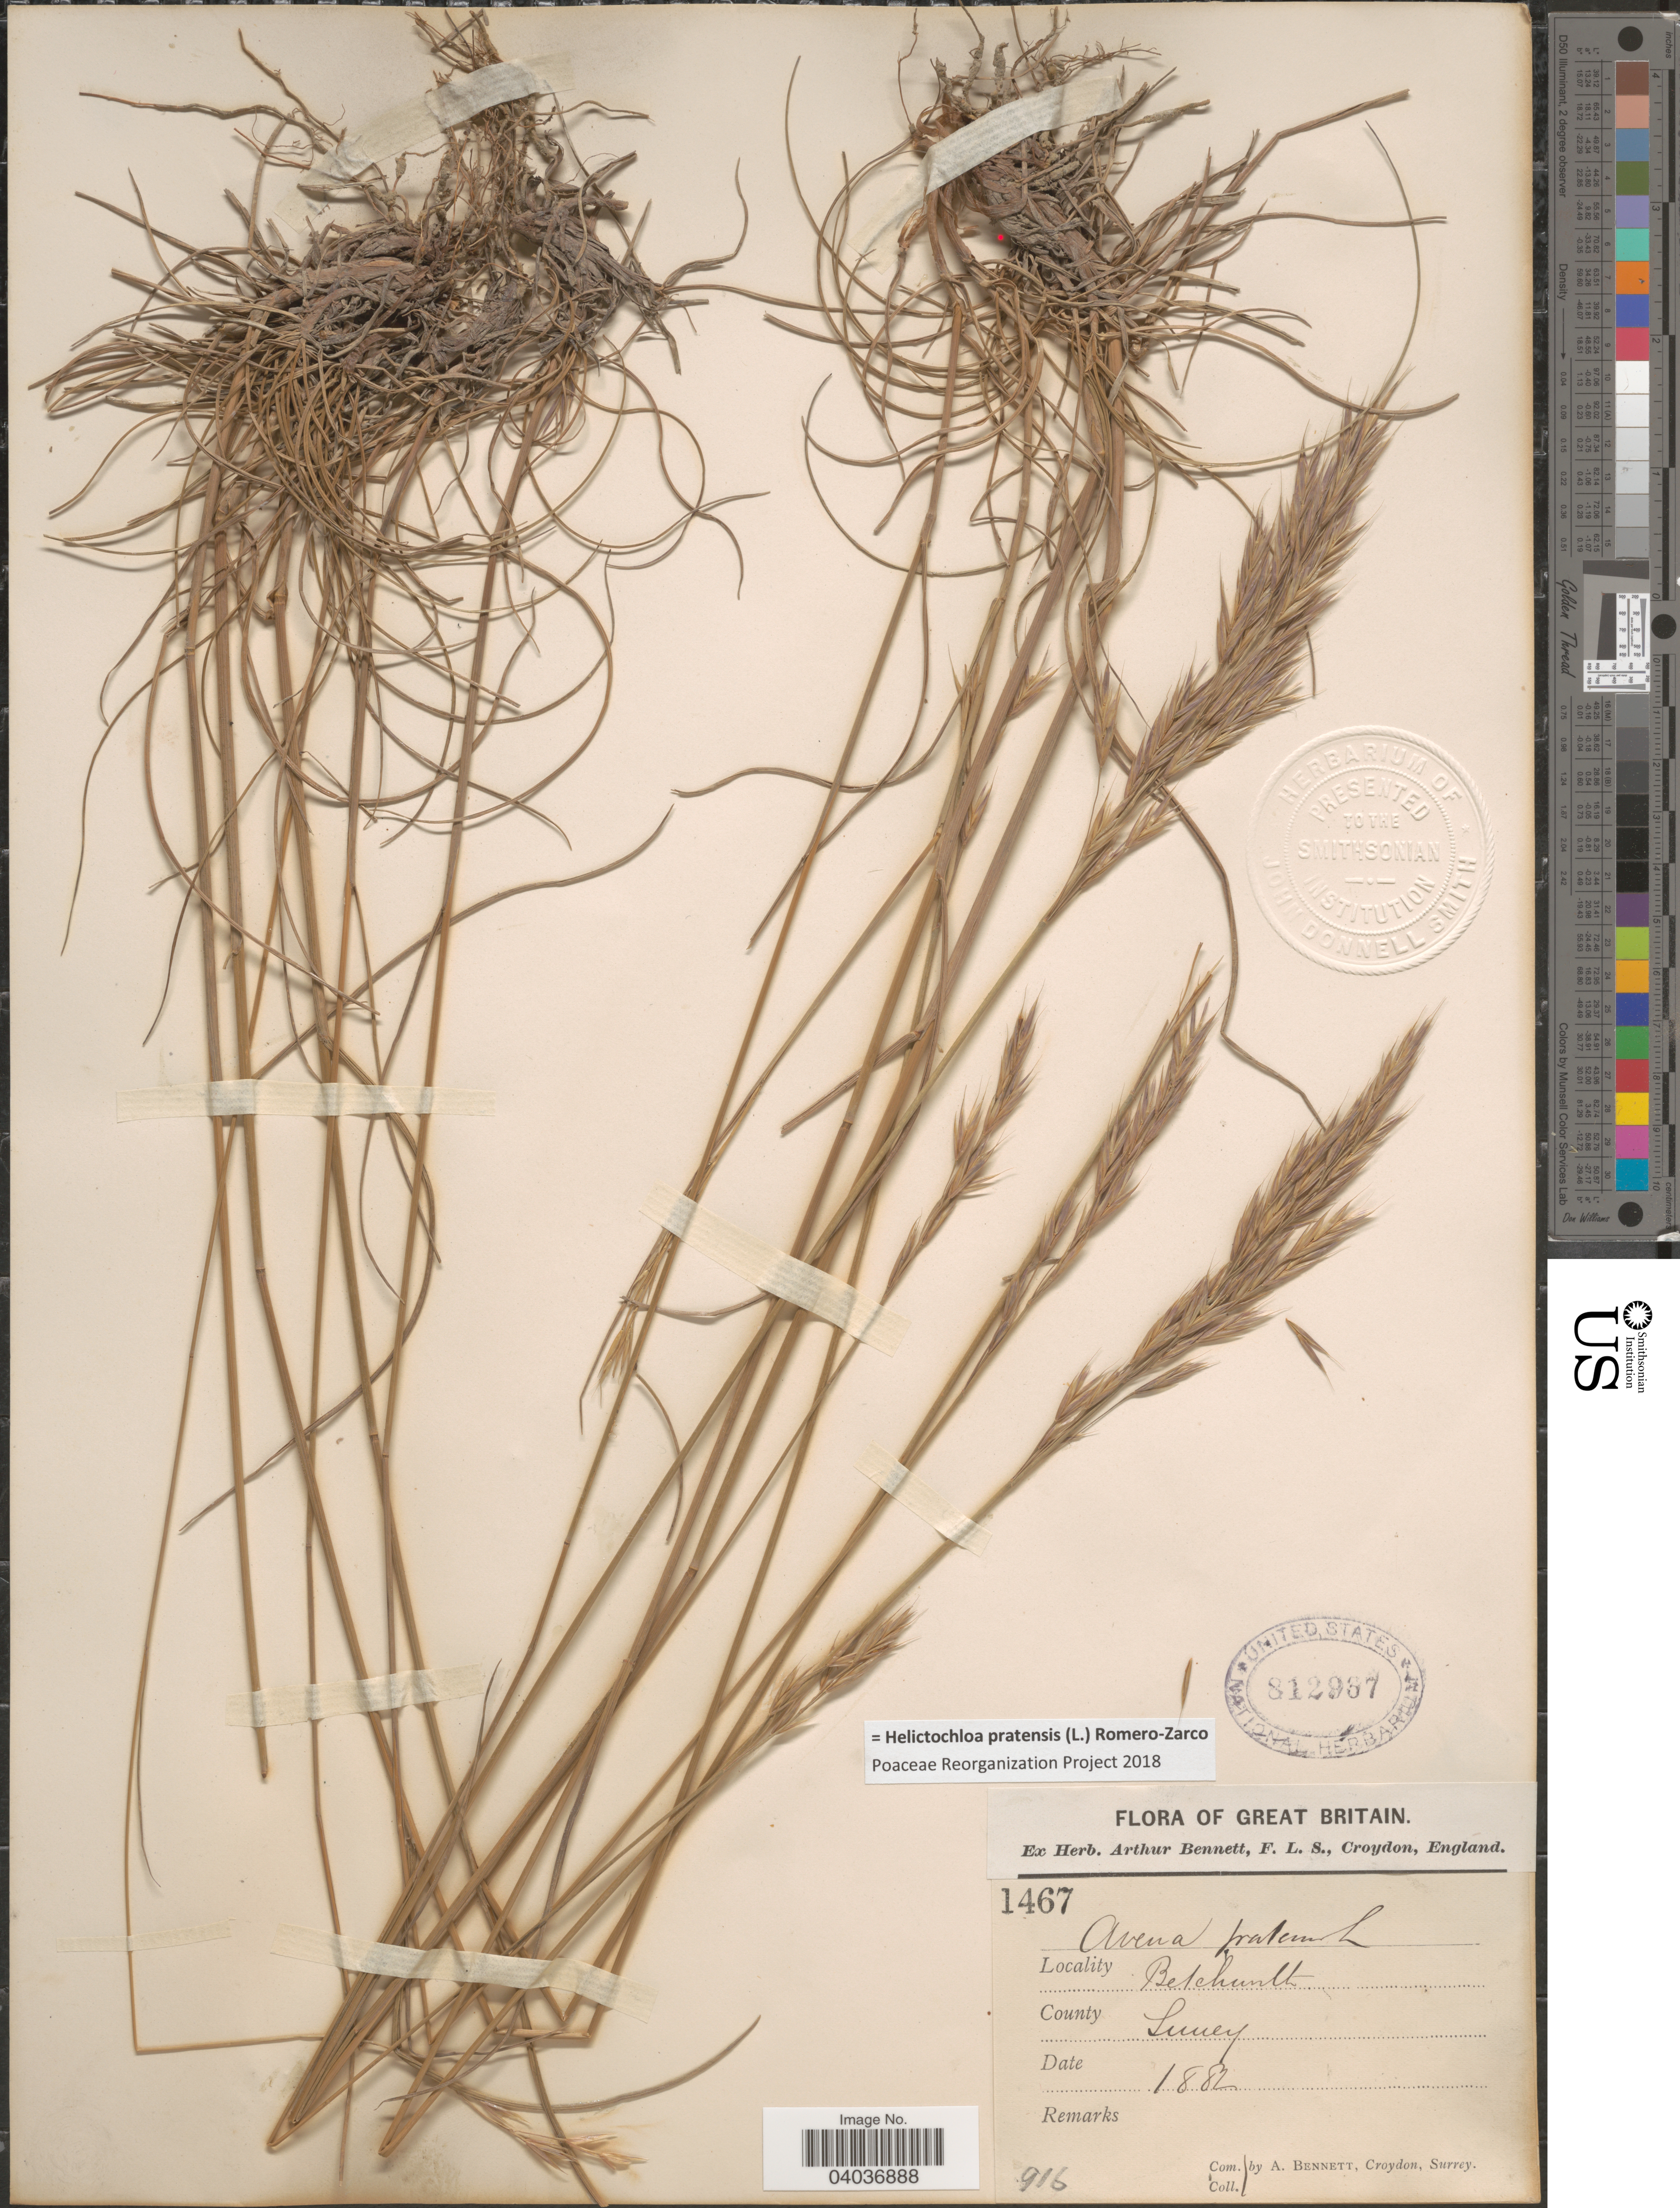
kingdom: Plantae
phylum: Tracheophyta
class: Liliopsida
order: Poales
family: Poaceae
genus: Helictochloa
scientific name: Helictochloa pratensis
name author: (L.) Romero-Zarco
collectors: A. Bennett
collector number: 1467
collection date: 1882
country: United Kingdom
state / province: England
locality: Great Britain. Betchworth. County Surrey.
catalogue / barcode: US 812967